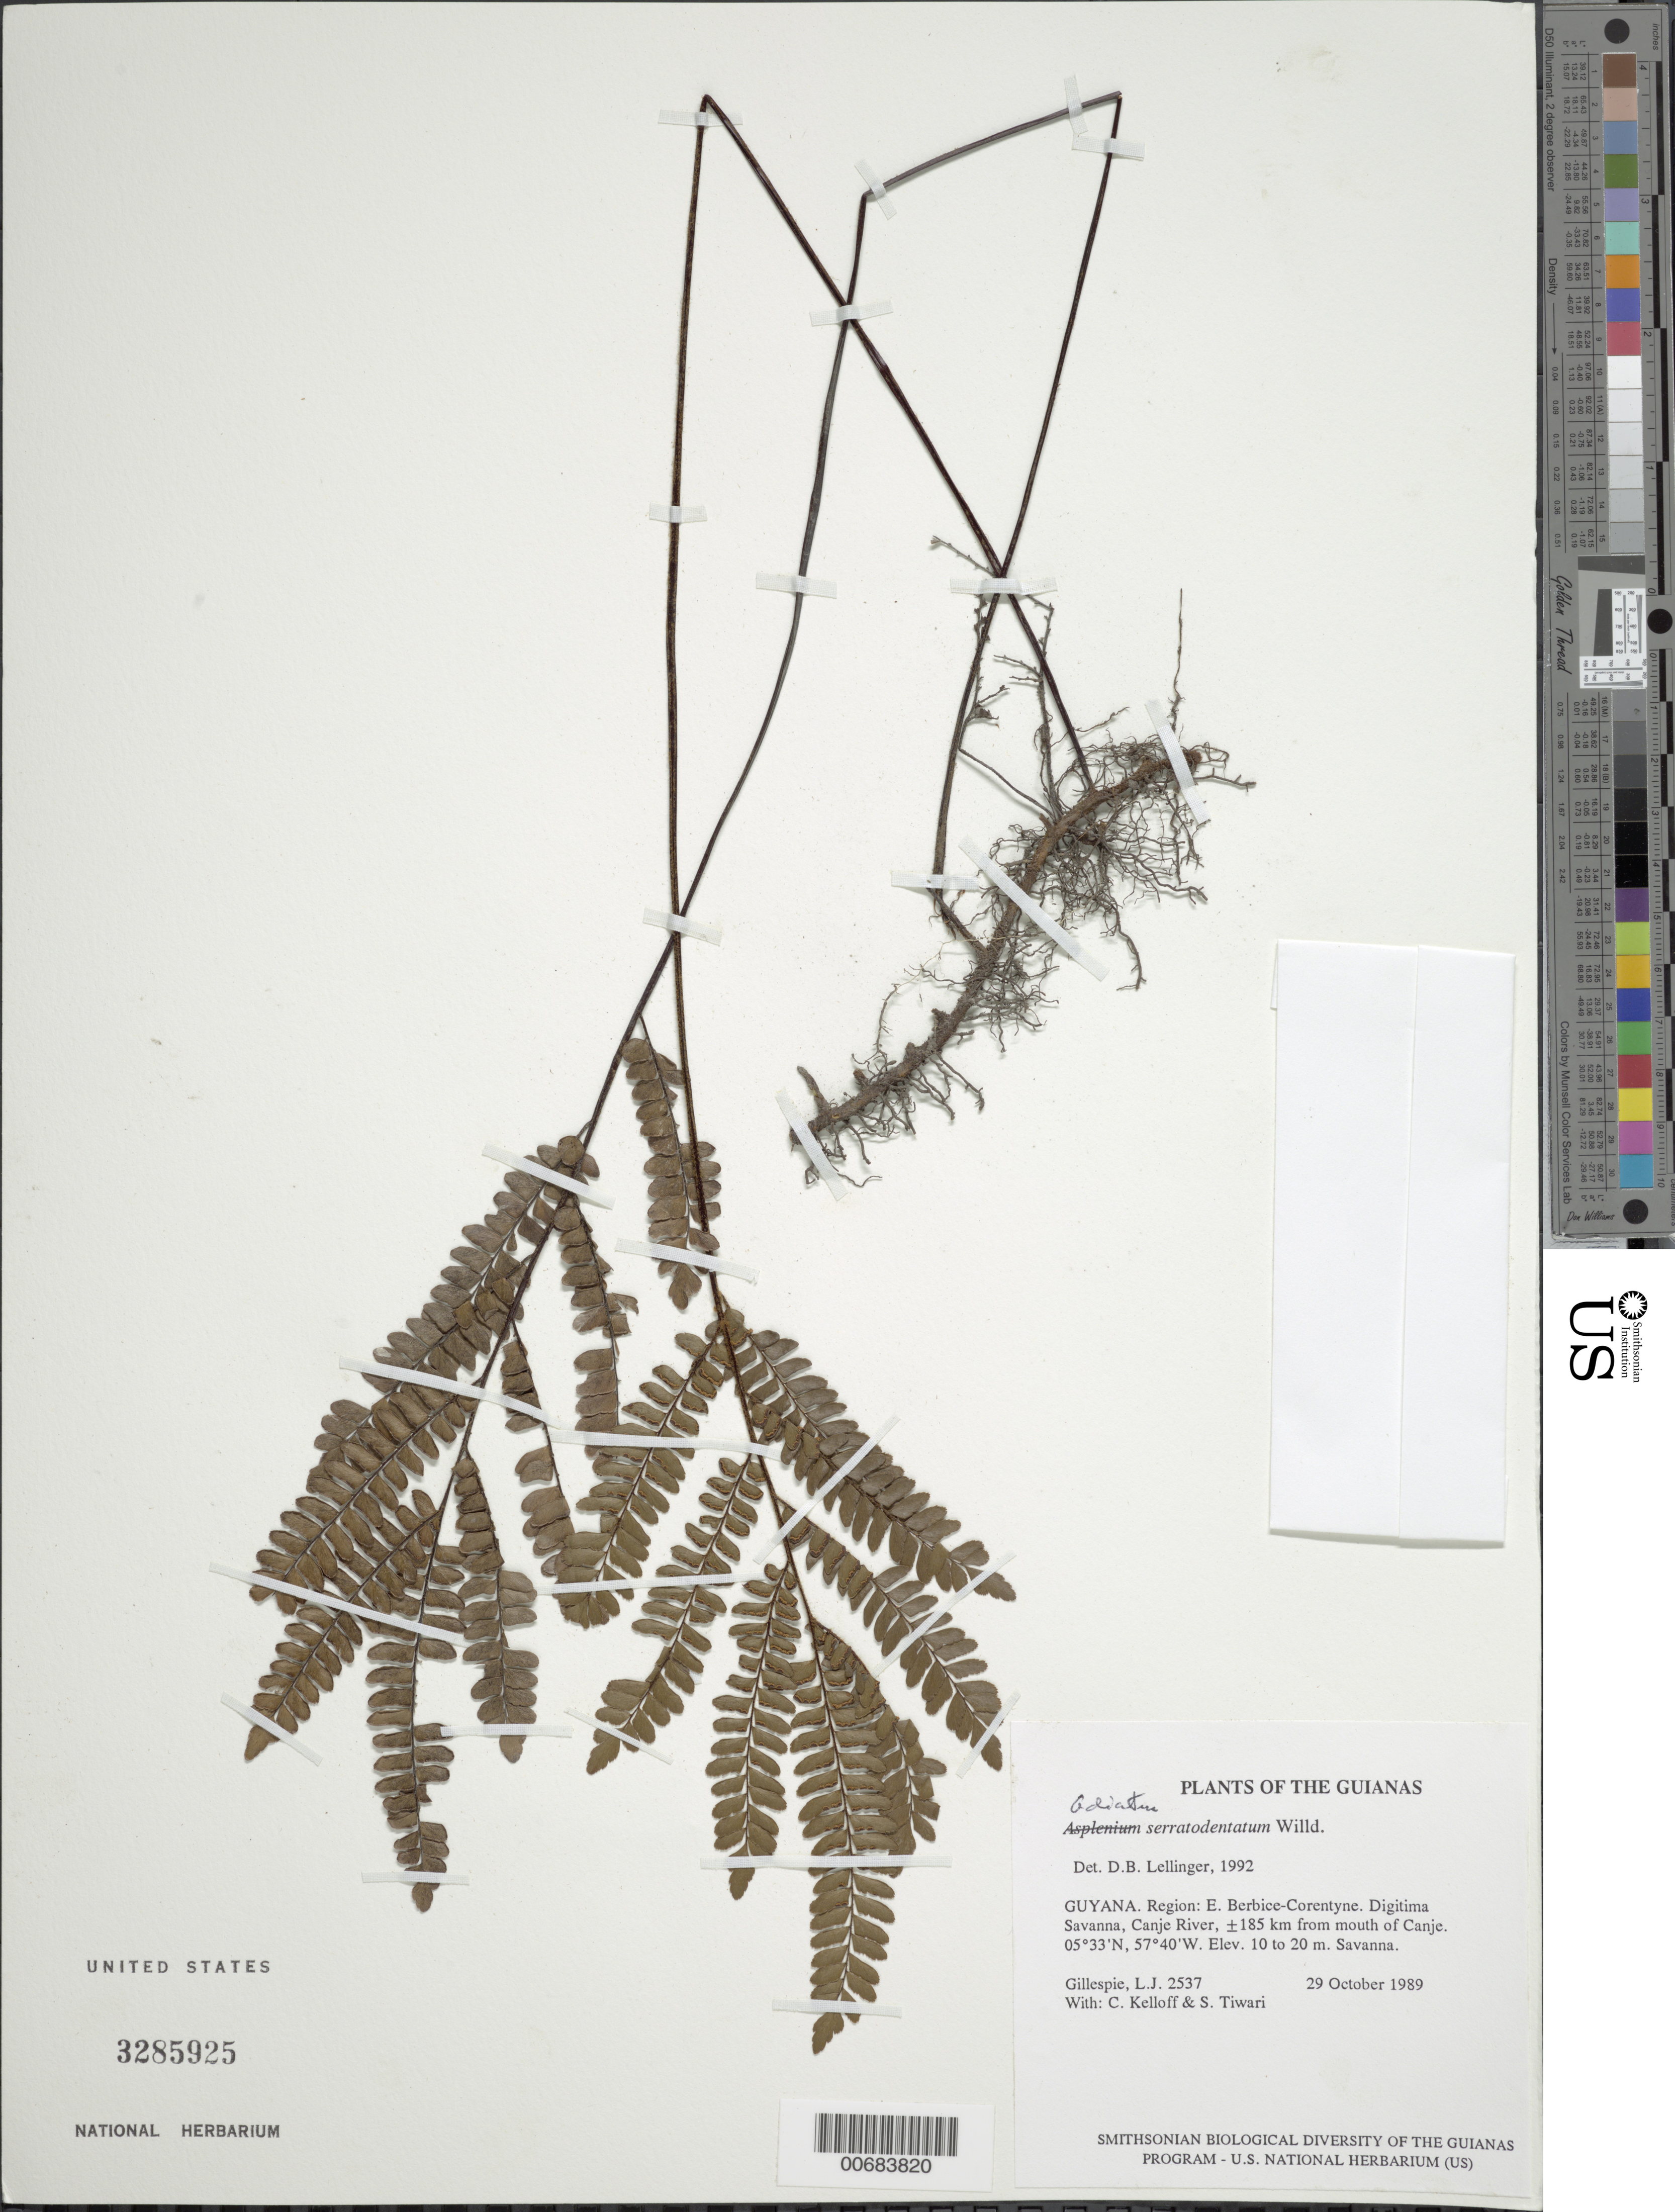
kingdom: Plantae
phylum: Tracheophyta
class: Polypodiopsida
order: Polypodiales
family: Pteridaceae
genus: Adiantum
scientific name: Adiantum serratodentatum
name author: Humb. & Bonpl. ex Willd.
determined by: Lellinger, David B., (BOT), Smithsonian Institution - National Museum of Natural History (UNITED STATES)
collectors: L. J. Gillespie, C. L. Kelloff & S. Tiwari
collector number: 2537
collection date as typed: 30 October 1989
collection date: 1989-10-30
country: Guyana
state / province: E. Berbice-Corentyne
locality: Digitima Savanna, Canje River, ±185 km from mouth of Canje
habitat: Savanna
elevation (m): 10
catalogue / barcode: US 3285925